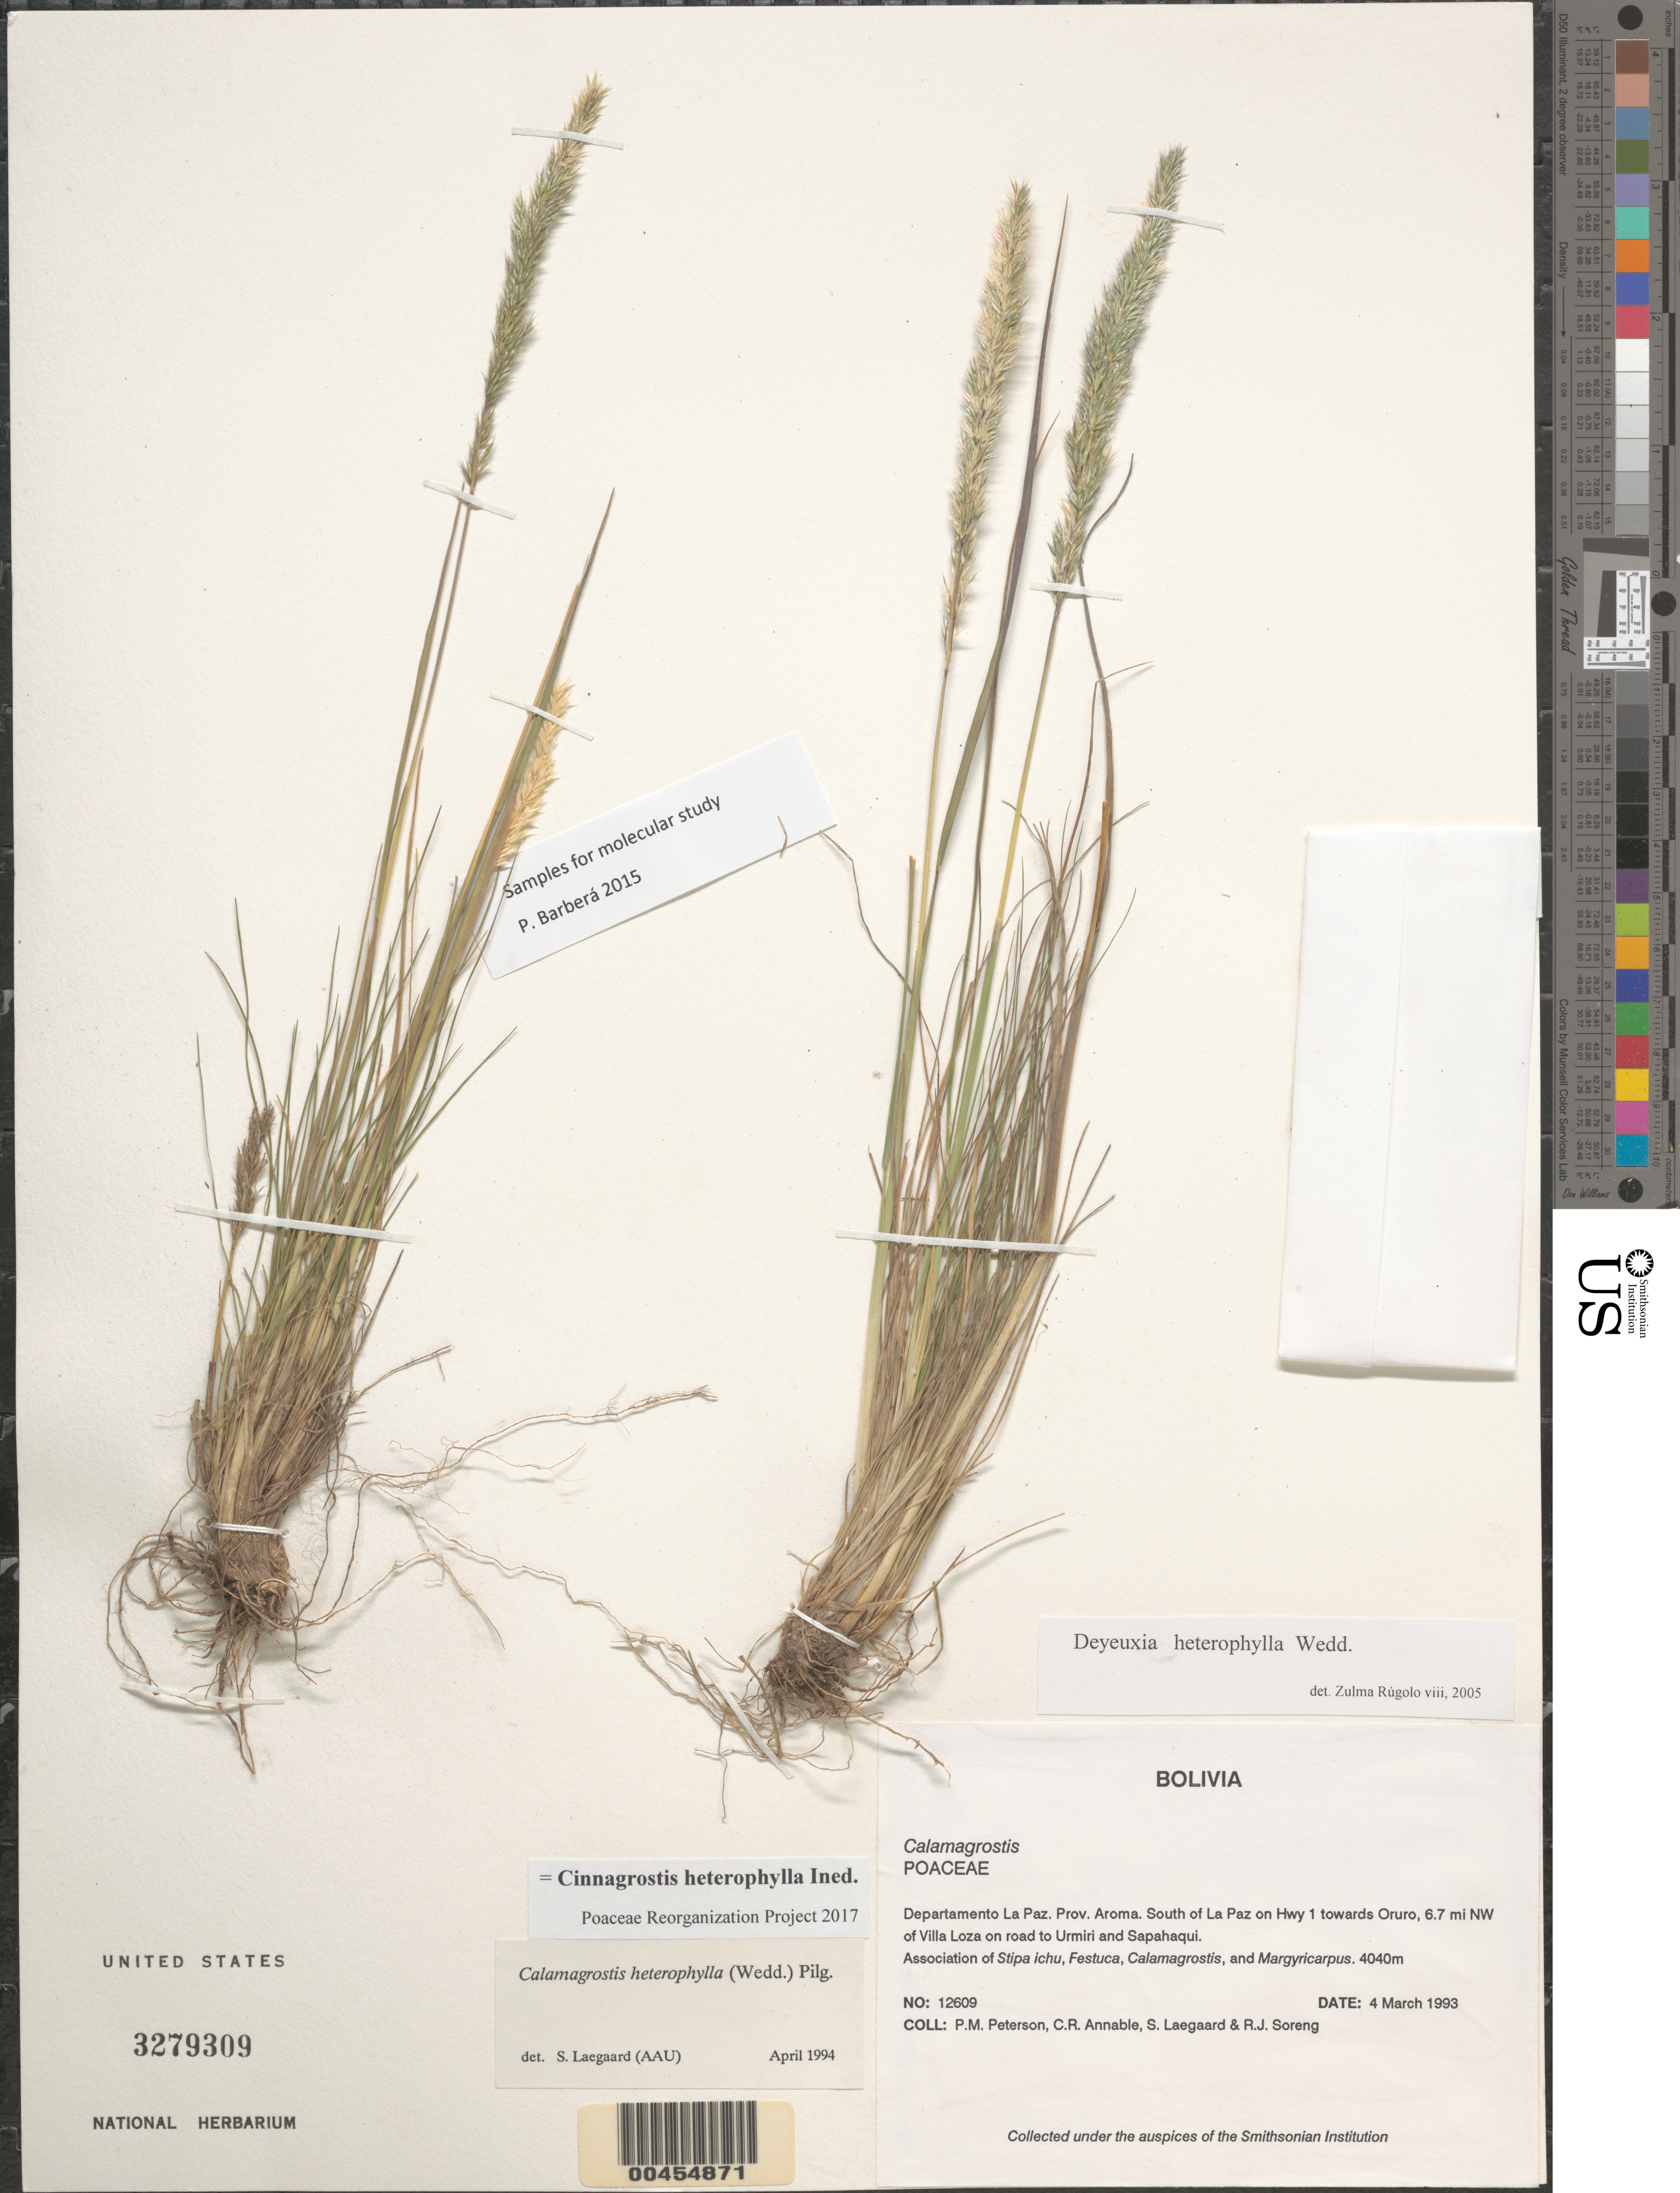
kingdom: Plantae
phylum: Tracheophyta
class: Liliopsida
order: Poales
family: Poaceae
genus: Cinnagrostis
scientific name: Cinnagrostis heterophylla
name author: (Wedd.) P.M. Peterson et al.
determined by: Poaceae Reorganization Project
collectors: P. M. Peterson, C. R. Annable, S. Lægaard & R. J. Soreng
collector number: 12609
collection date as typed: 04 Mar 1993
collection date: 1993-03-04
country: Bolivia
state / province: La Paz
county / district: Aroma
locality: South of La Paz on Hwy 1 towards Oruro, 6.7 mi NW of Villa Loza on road to Urmiri and Sapahaqui.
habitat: Association of Stipa ichu, Festuca, Calamagrostis, and Margyricarpus.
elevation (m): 4040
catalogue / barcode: US 3279309